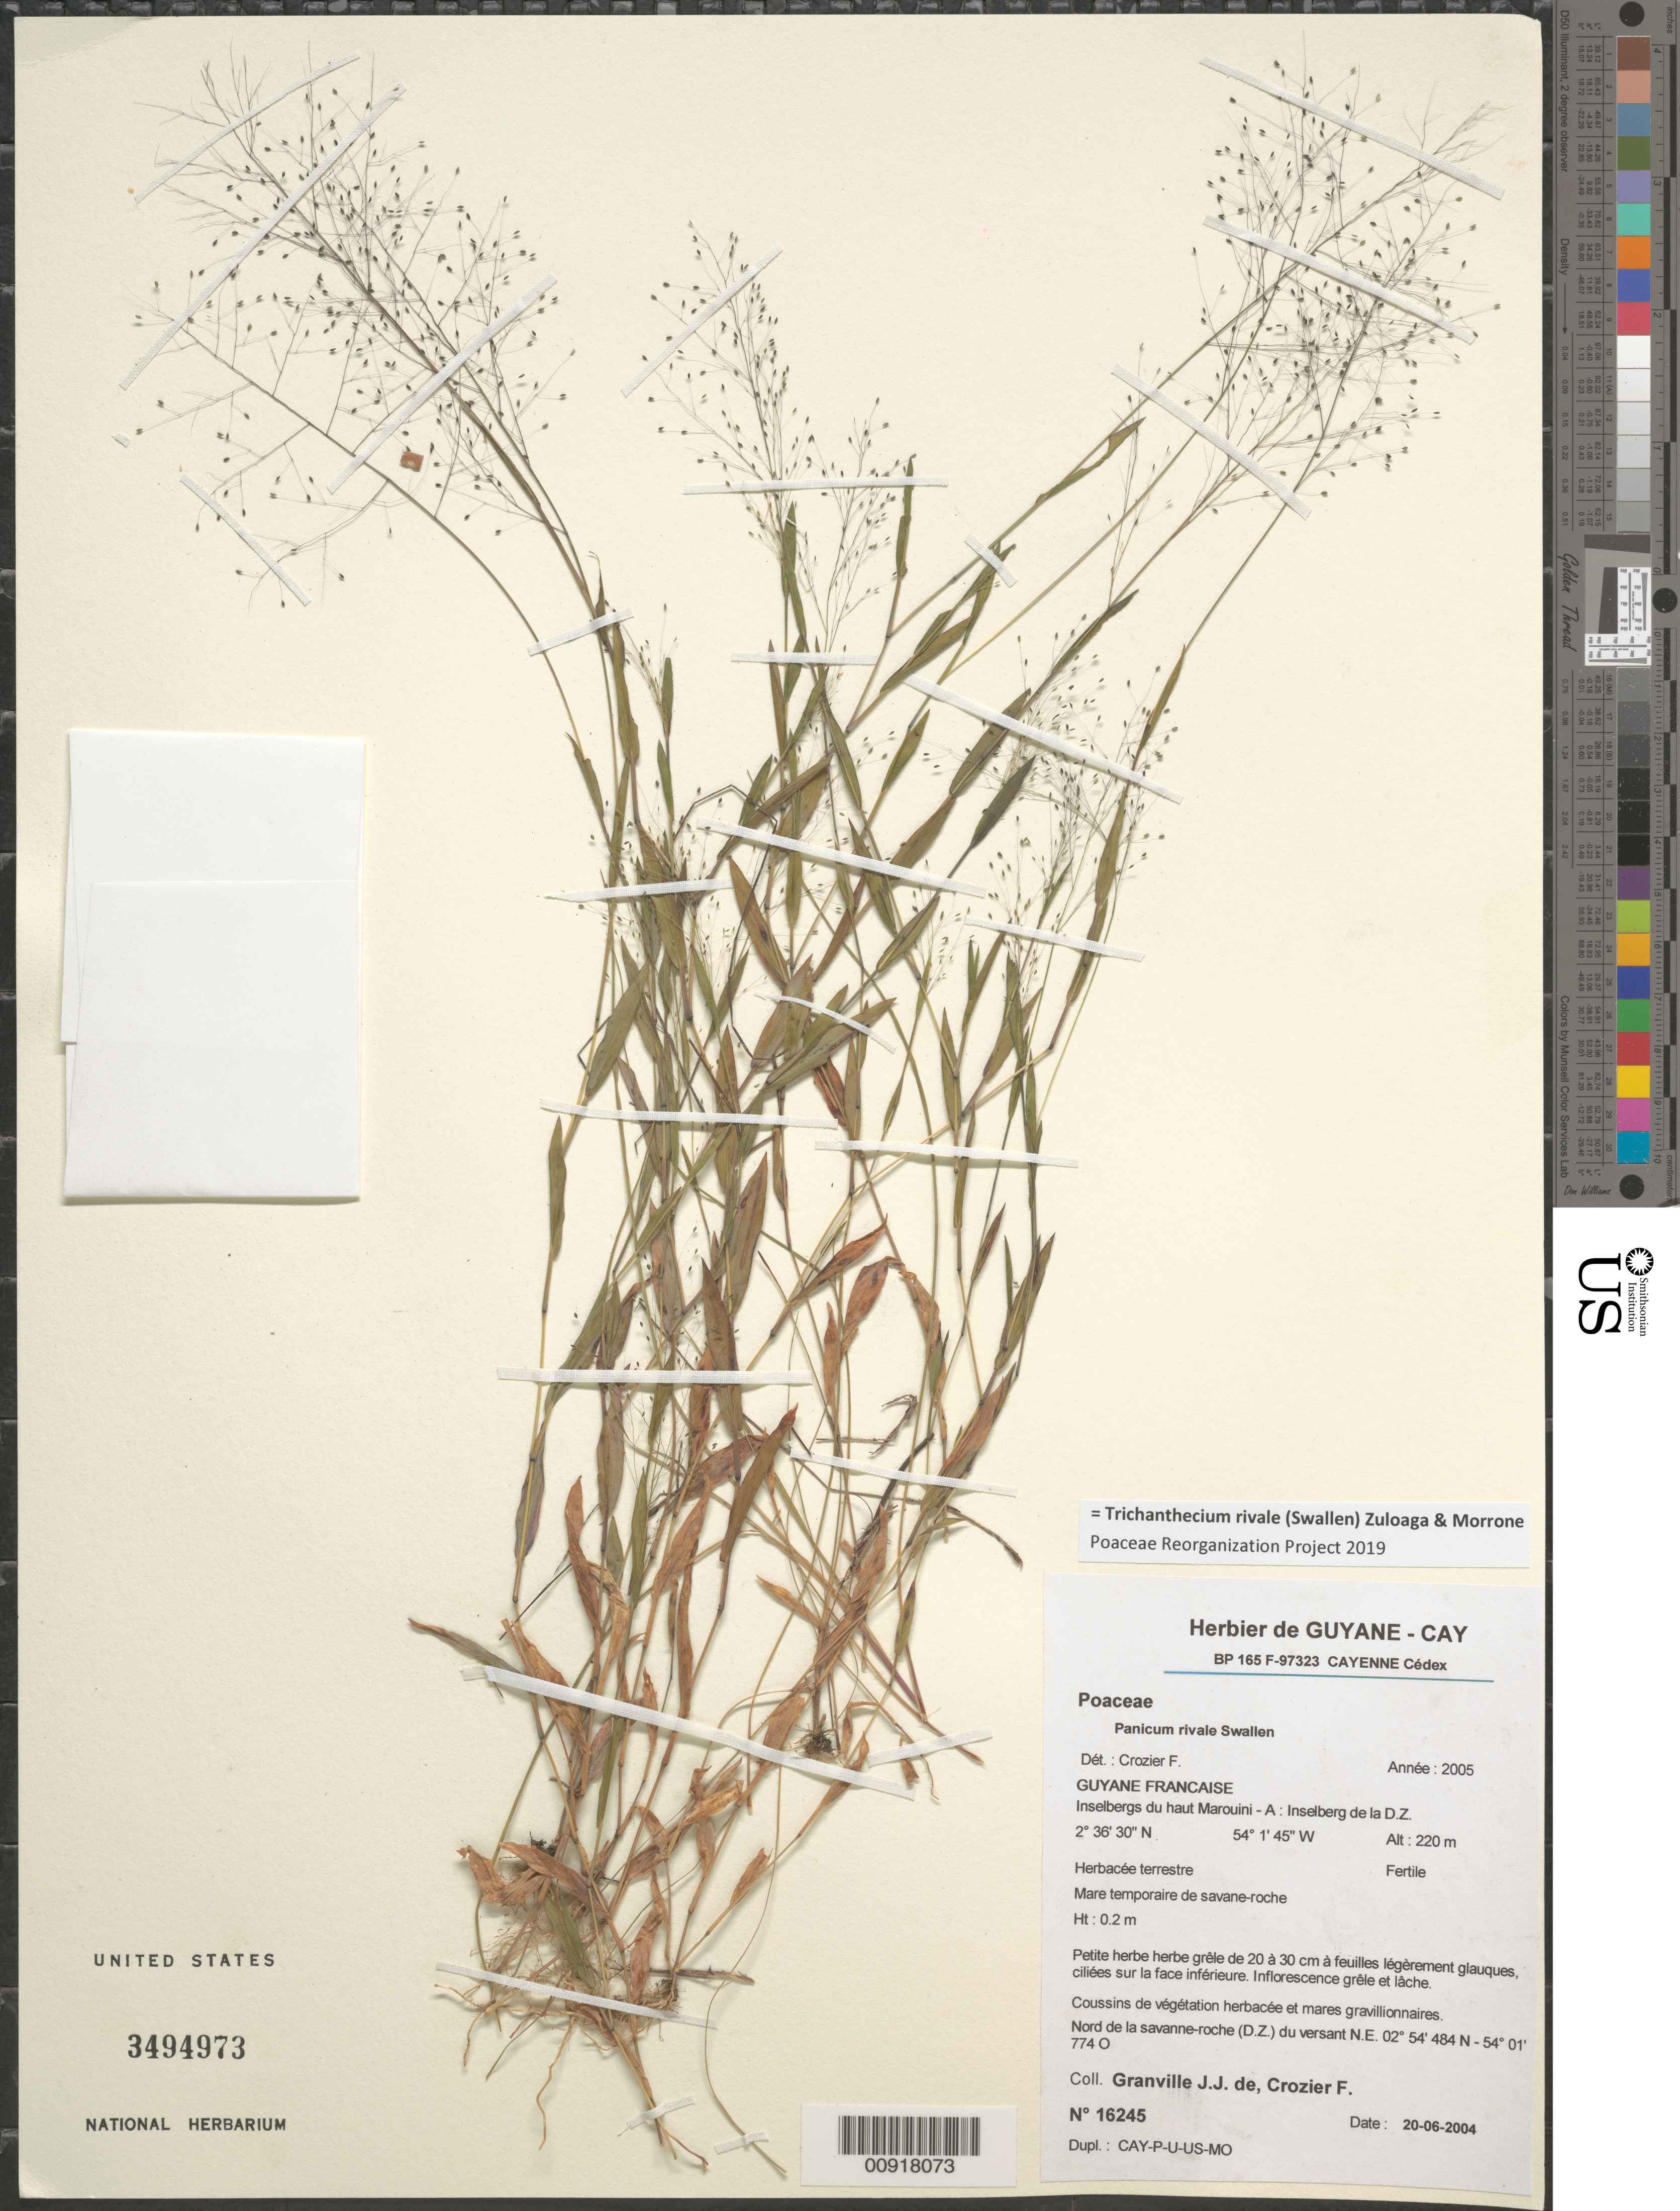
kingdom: Plantae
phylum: Tracheophyta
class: Liliopsida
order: Poales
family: Poaceae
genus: Trichanthecium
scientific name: Trichanthecium rivale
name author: (Swallen) Zuloaga & Morrone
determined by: Poaceae Reorganization Project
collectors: J.-J. de Granville & F. Crozier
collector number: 16245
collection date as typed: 20-Jun-04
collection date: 2004-06-20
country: French Guiana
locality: Haut Marouini-A; Inselberg de la D.Z.; Nord de la savanne-roche (D.Z.) du versant NE 2º54'484"N - 54º1'774"O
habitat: Mare temporaire de savane-roche, coussins de végétation herbacée et mares gravillionnaires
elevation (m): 220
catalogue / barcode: US 3494973